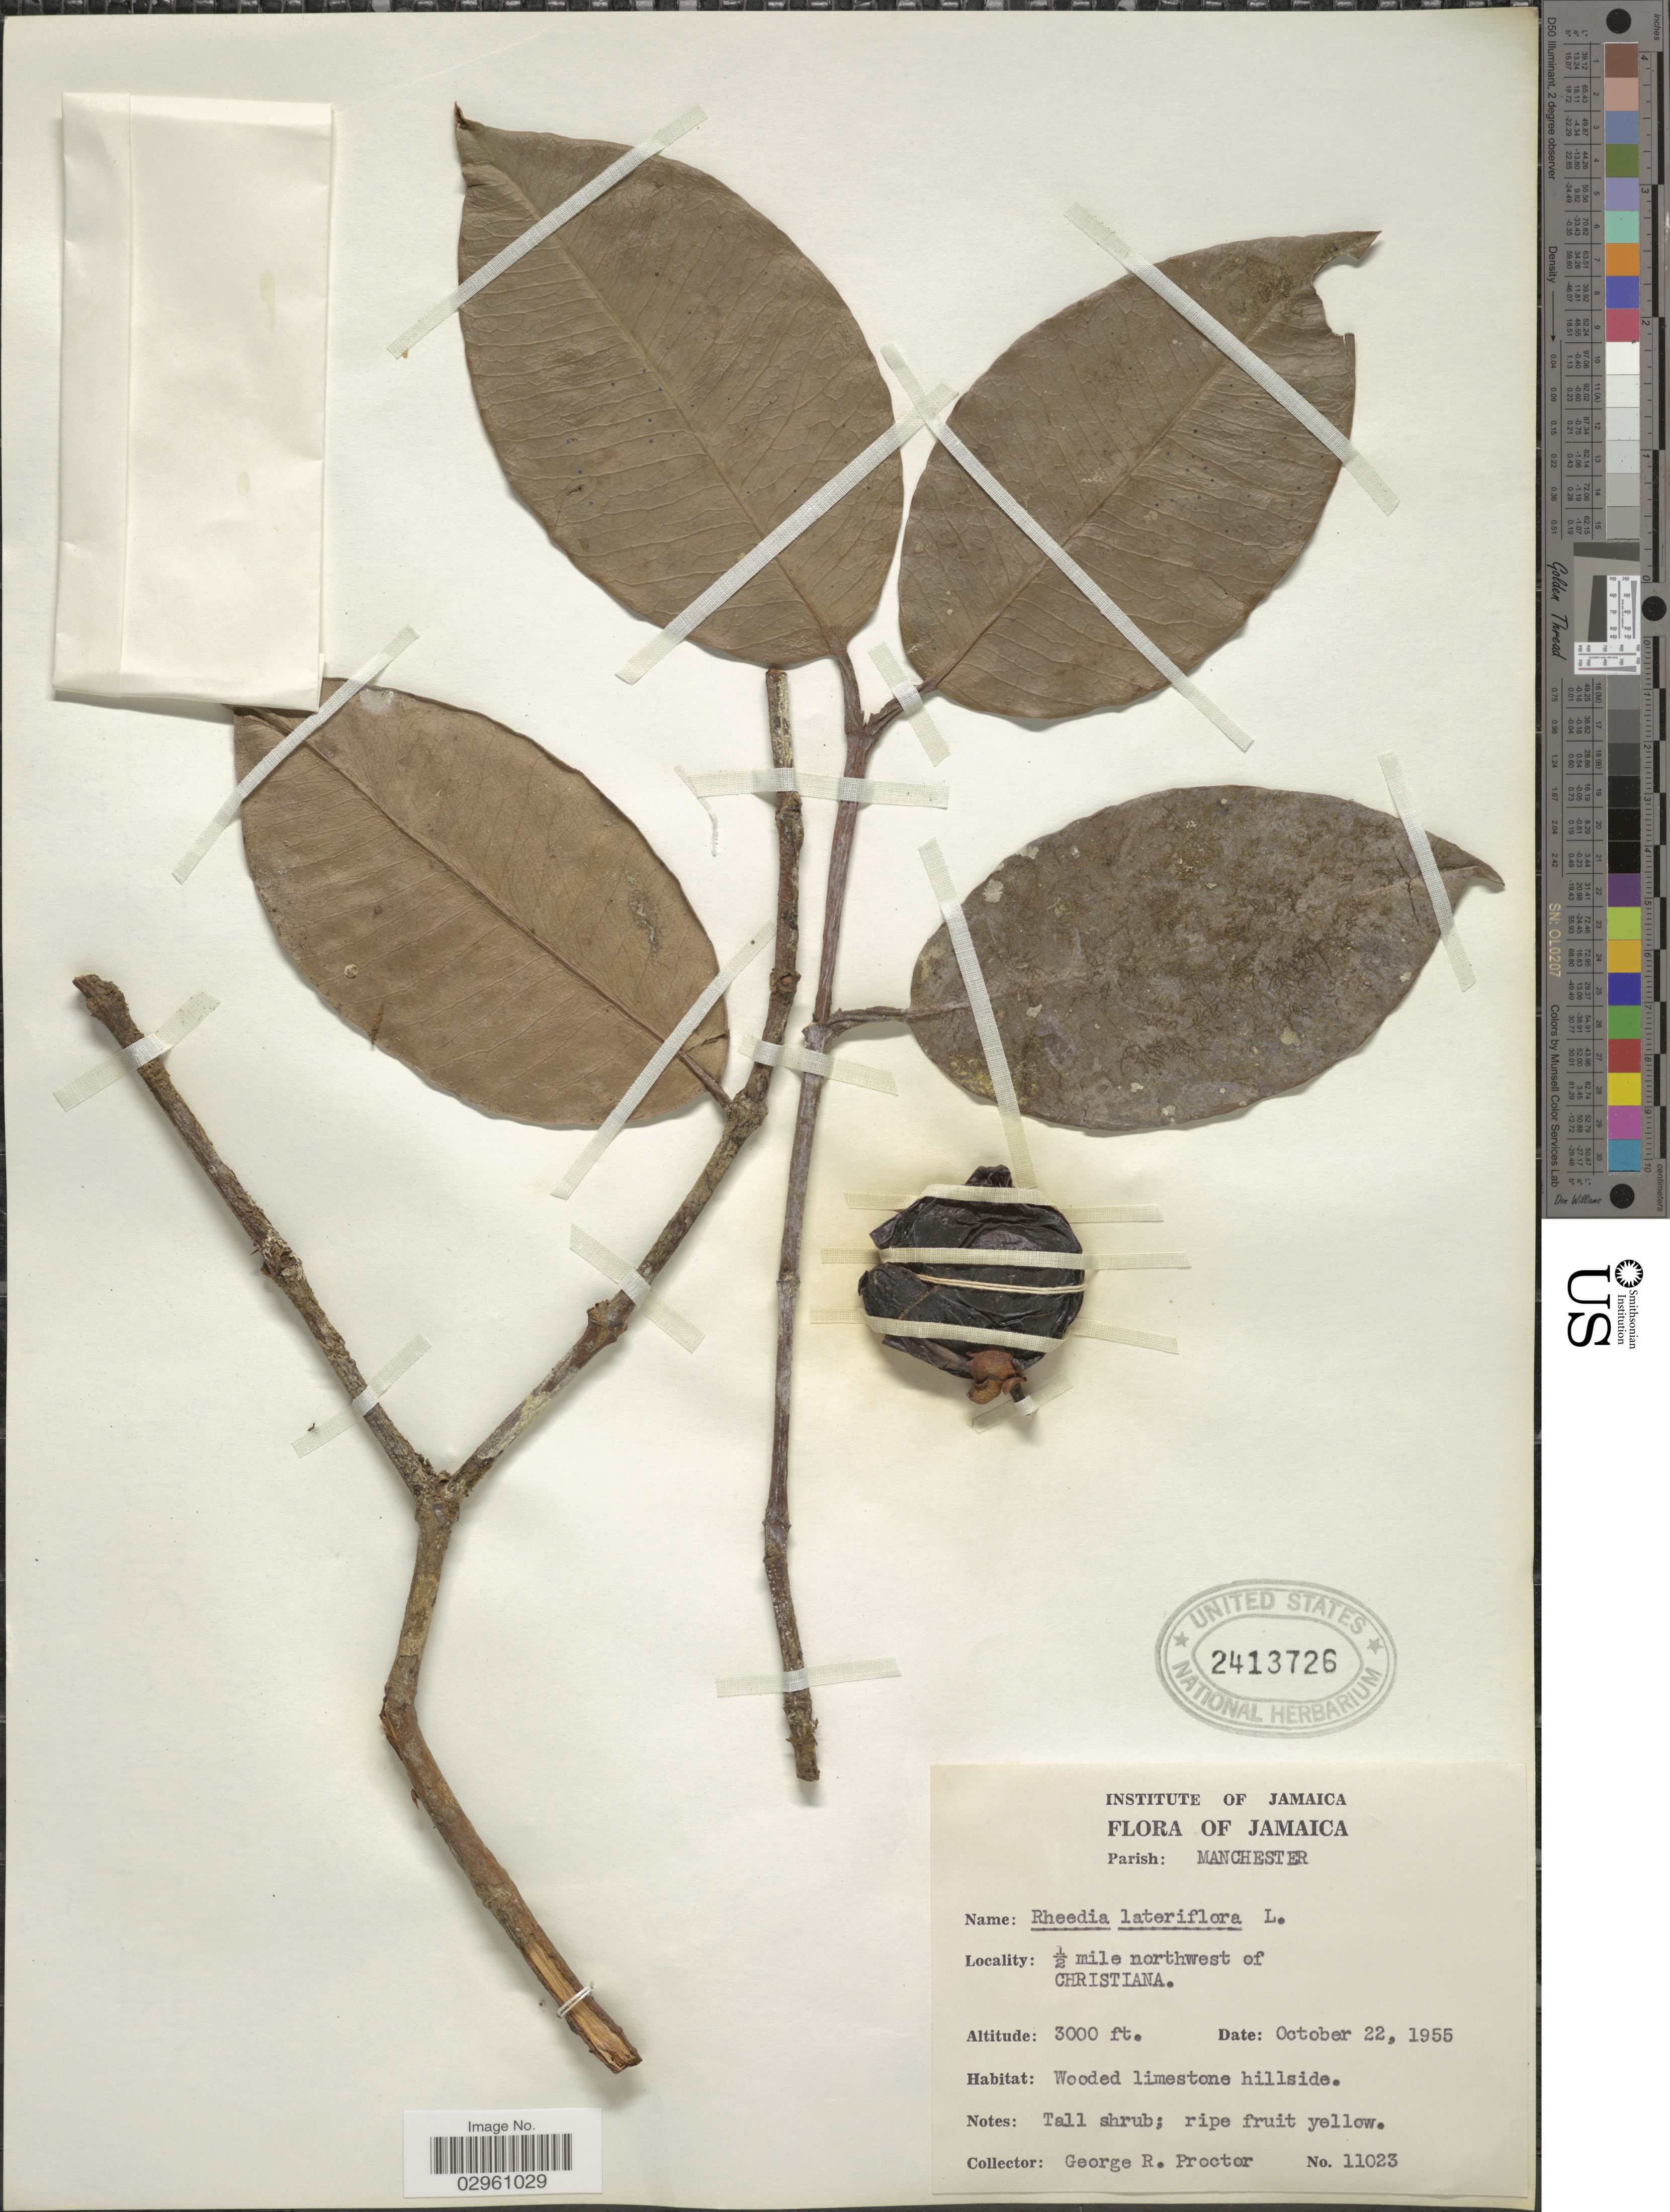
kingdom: Plantae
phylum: Tracheophyta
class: Magnoliopsida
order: Malpighiales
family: Clusiaceae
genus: Garcinia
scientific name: Garcinia humilis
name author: (Vahl) C.D. Adams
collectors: G. Proctor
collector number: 11023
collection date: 1955-10-22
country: Jamaica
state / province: Manchester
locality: Parish: Manchester. ½ mile northwest of Christiana. Wooded limestone hillside.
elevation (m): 914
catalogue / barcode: US 2413726